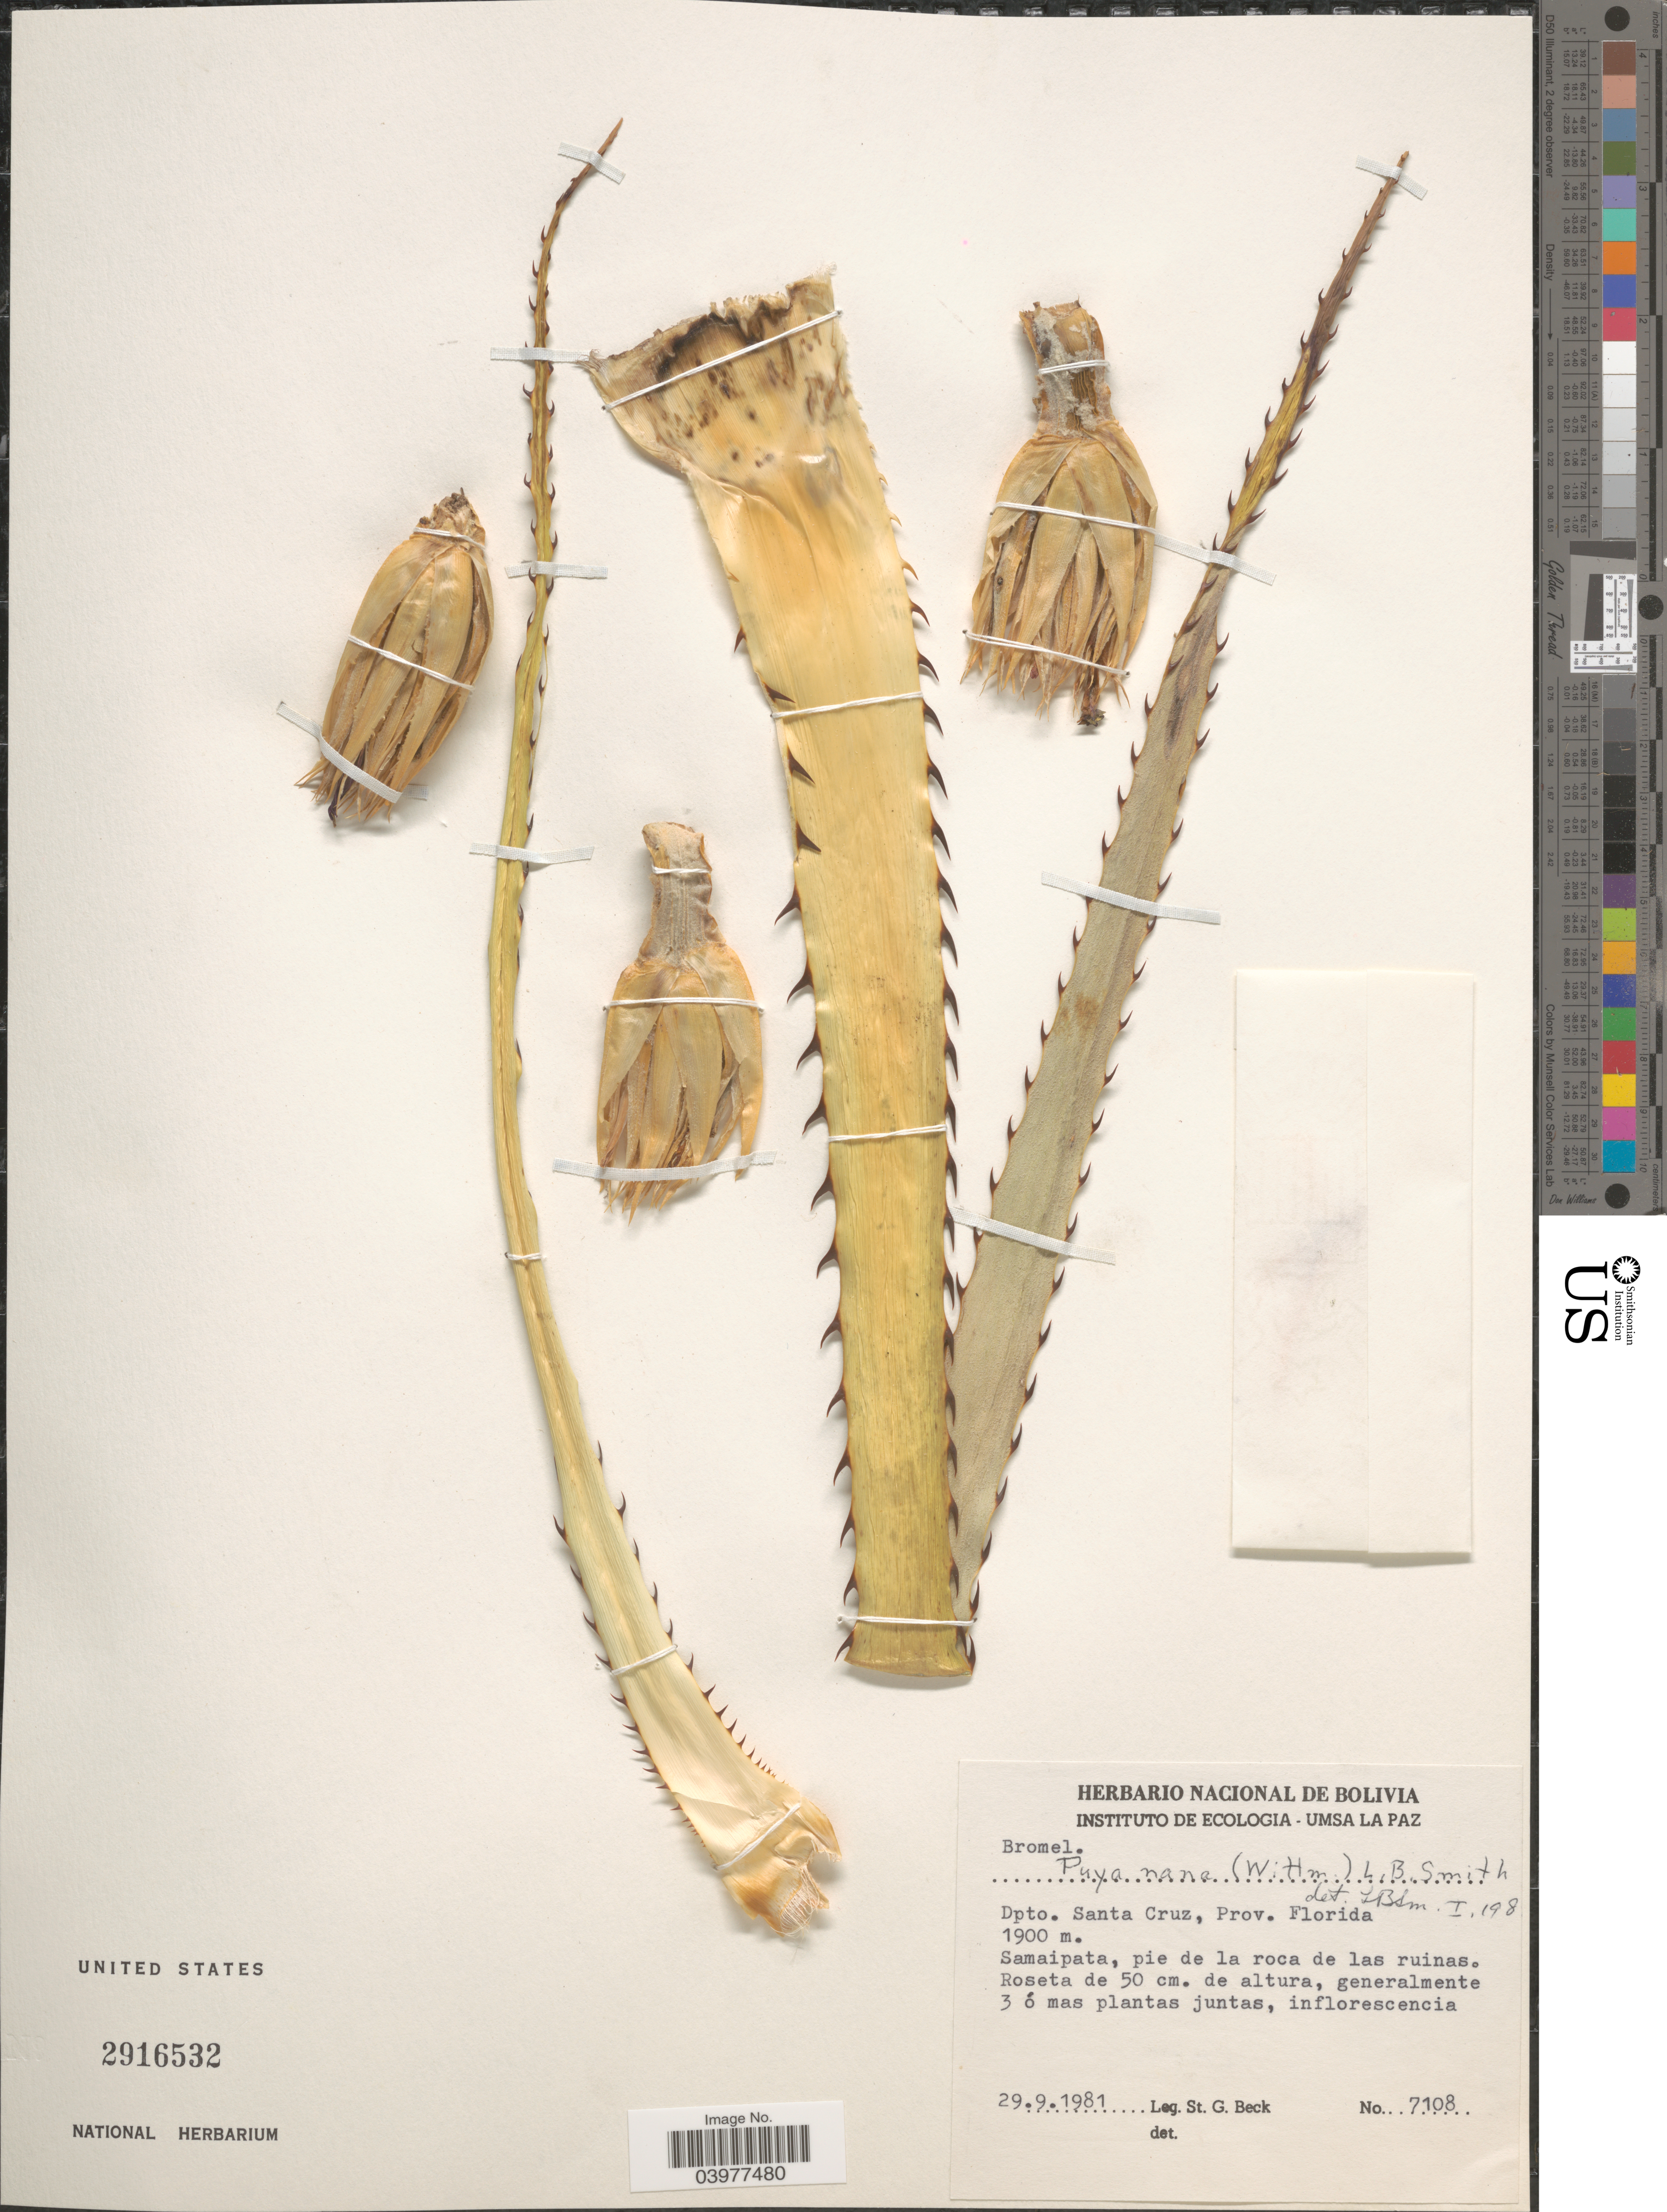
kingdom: Plantae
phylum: Tracheophyta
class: Liliopsida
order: Poales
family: Bromeliaceae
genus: Puya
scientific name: Puya nana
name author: Wittm.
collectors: S. G. Beck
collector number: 7108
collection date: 1981-09-29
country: Bolivia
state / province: Santa Cruz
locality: Dpto. Santa Cruz, Prov. Florida. Samaipata, pie de la roca de las ruinas.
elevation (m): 1900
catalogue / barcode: US 2916532